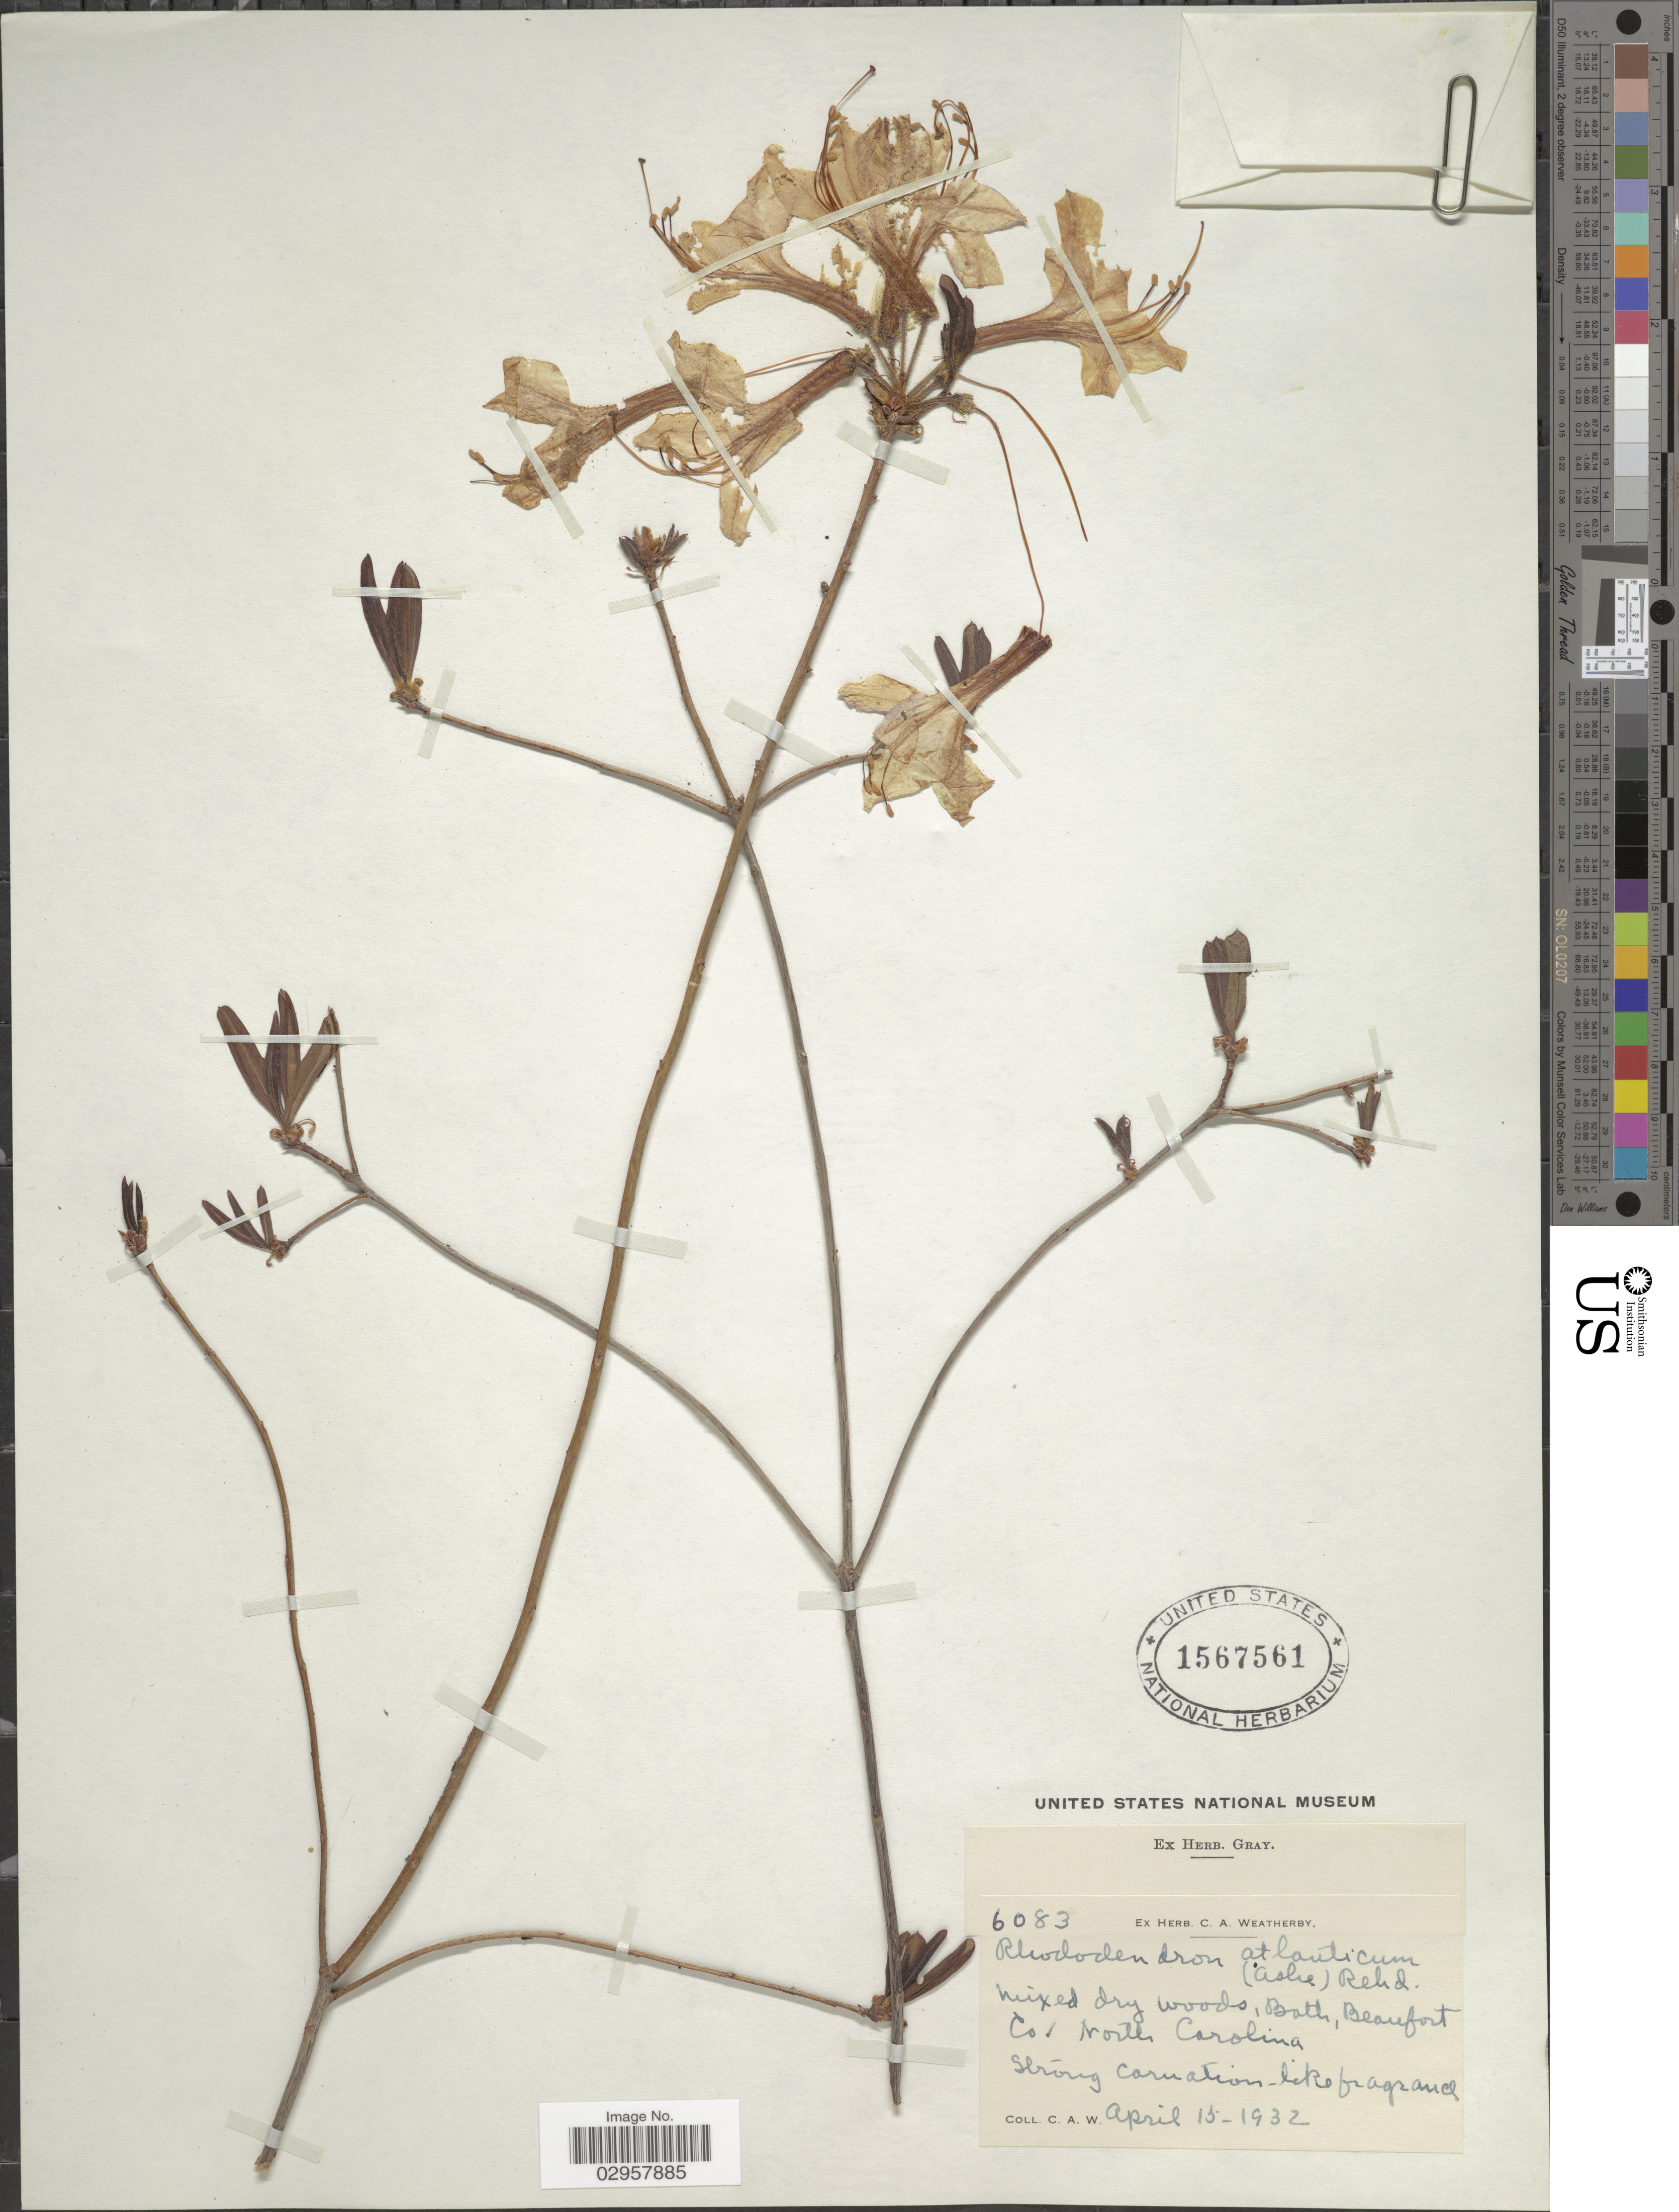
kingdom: Plantae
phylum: Tracheophyta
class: Magnoliopsida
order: Ericales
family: Ericaceae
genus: Rhododendron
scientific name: Rhododendron atlanticum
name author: (Ashe) Rehder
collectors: C. A. Weatherby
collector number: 6038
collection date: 1932-04-15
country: United States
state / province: North Carolina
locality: Mixed by woods, Bath, Beaufort Co.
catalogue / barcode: US 1567561